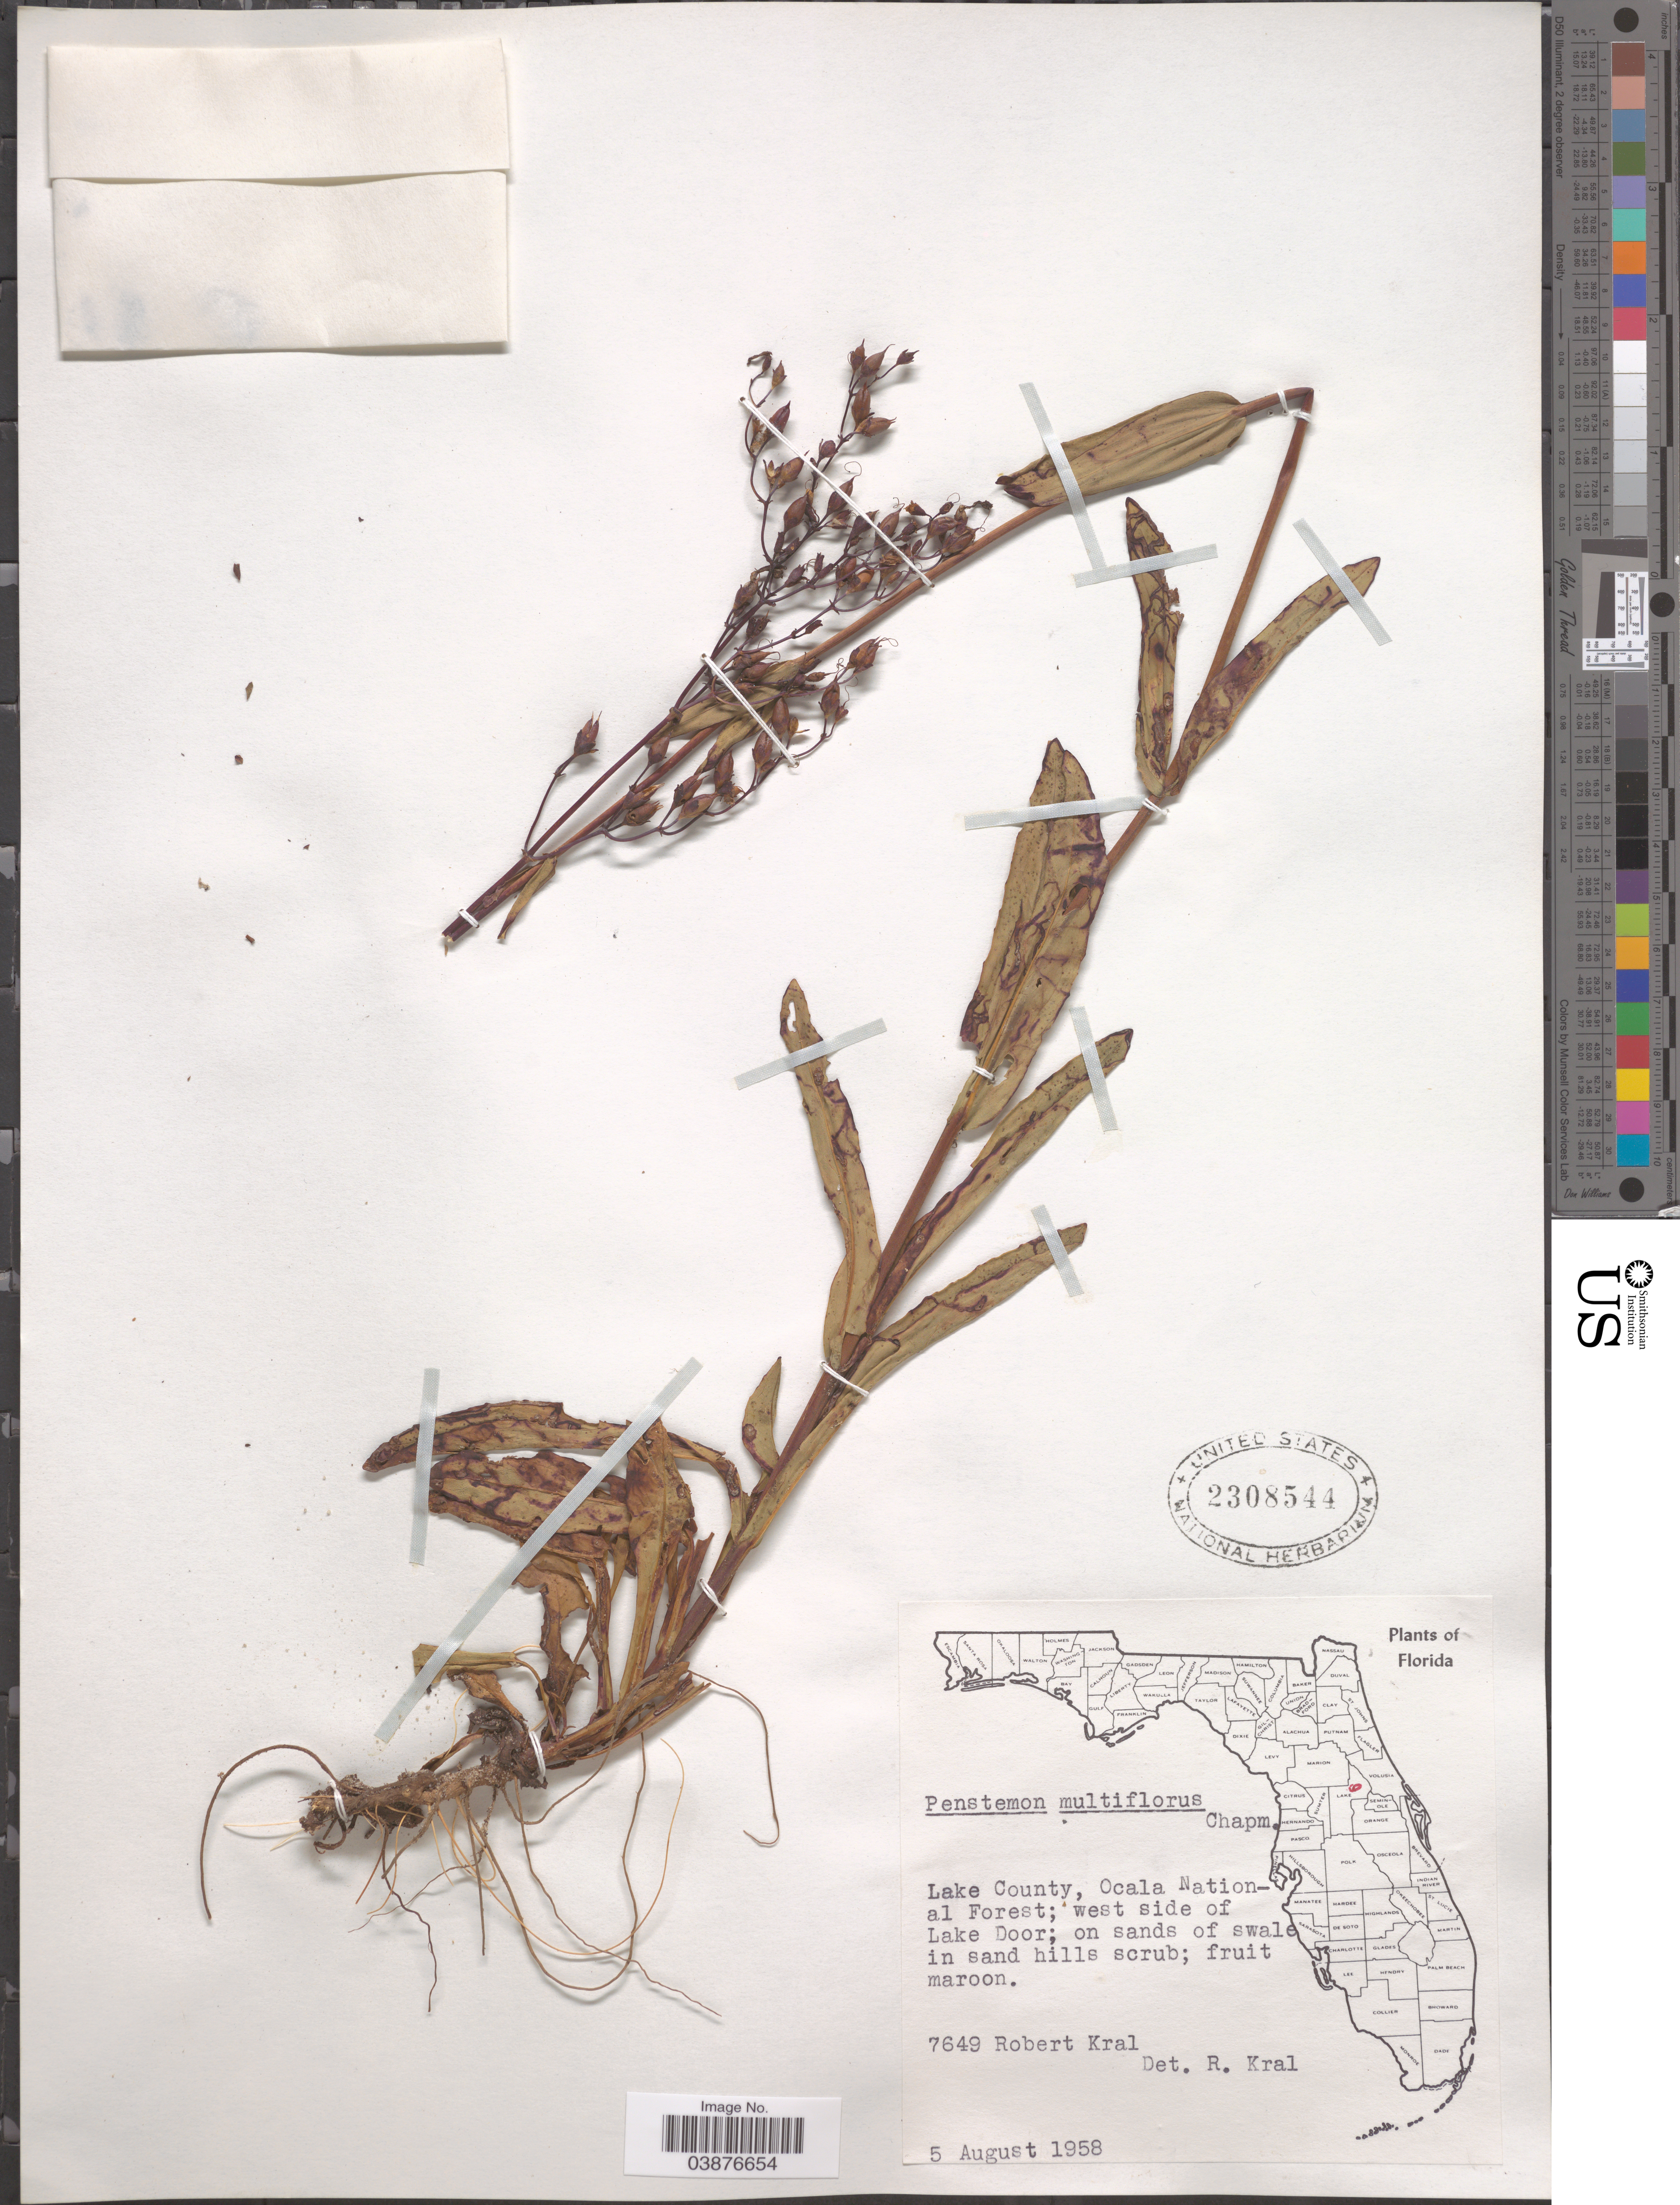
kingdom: Plantae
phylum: Tracheophyta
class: Magnoliopsida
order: Lamiales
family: Plantaginaceae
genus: Penstemon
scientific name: Penstemon multiflorus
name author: (Benth.) Chapm. ex Small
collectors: R. Kral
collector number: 7649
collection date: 1958-08-05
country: United States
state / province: Florida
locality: Lake County, Ocala National Forest; west side of Lake Door.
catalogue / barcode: US 2308544